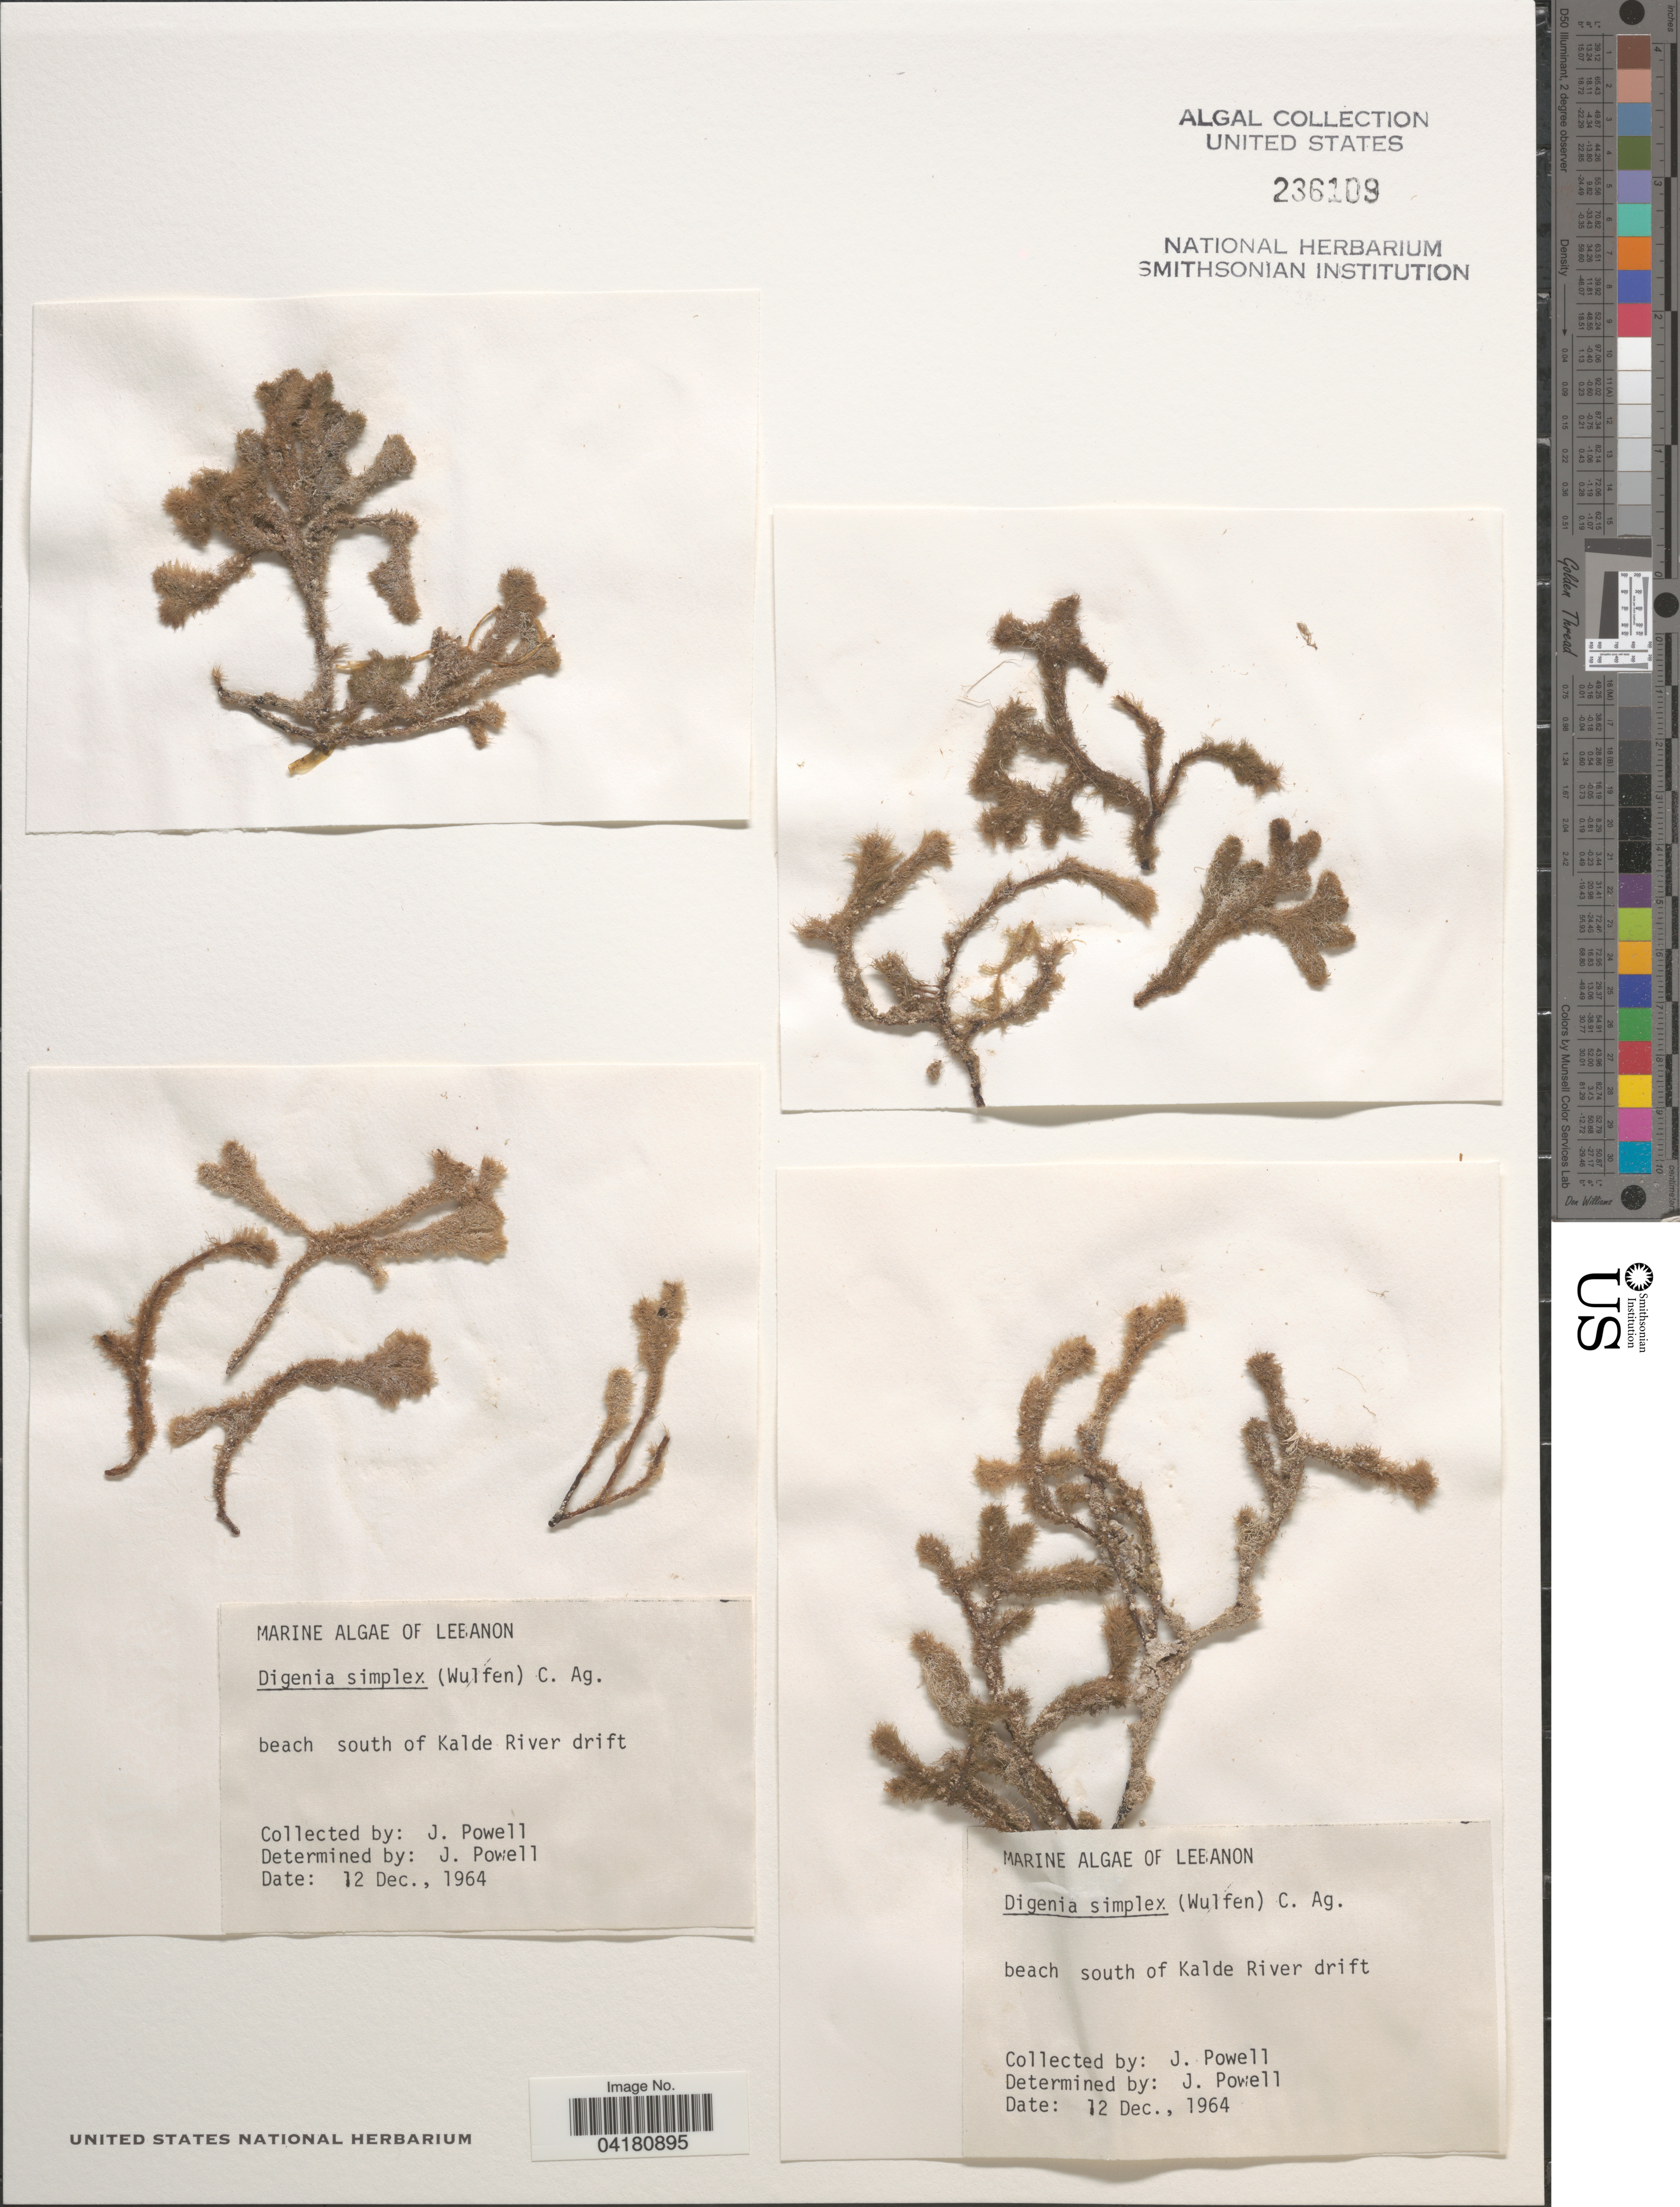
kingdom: Plantae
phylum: Rhodophyta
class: Florideophyceae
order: Ceramiales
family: Rhodomelaceae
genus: Digenea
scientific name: Digenea simplex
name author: (Wulfen) C. Agardh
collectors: J. Powell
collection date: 1964-12-12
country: Lebanon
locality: Beach south of Kalde River drift.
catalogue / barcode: US 236109